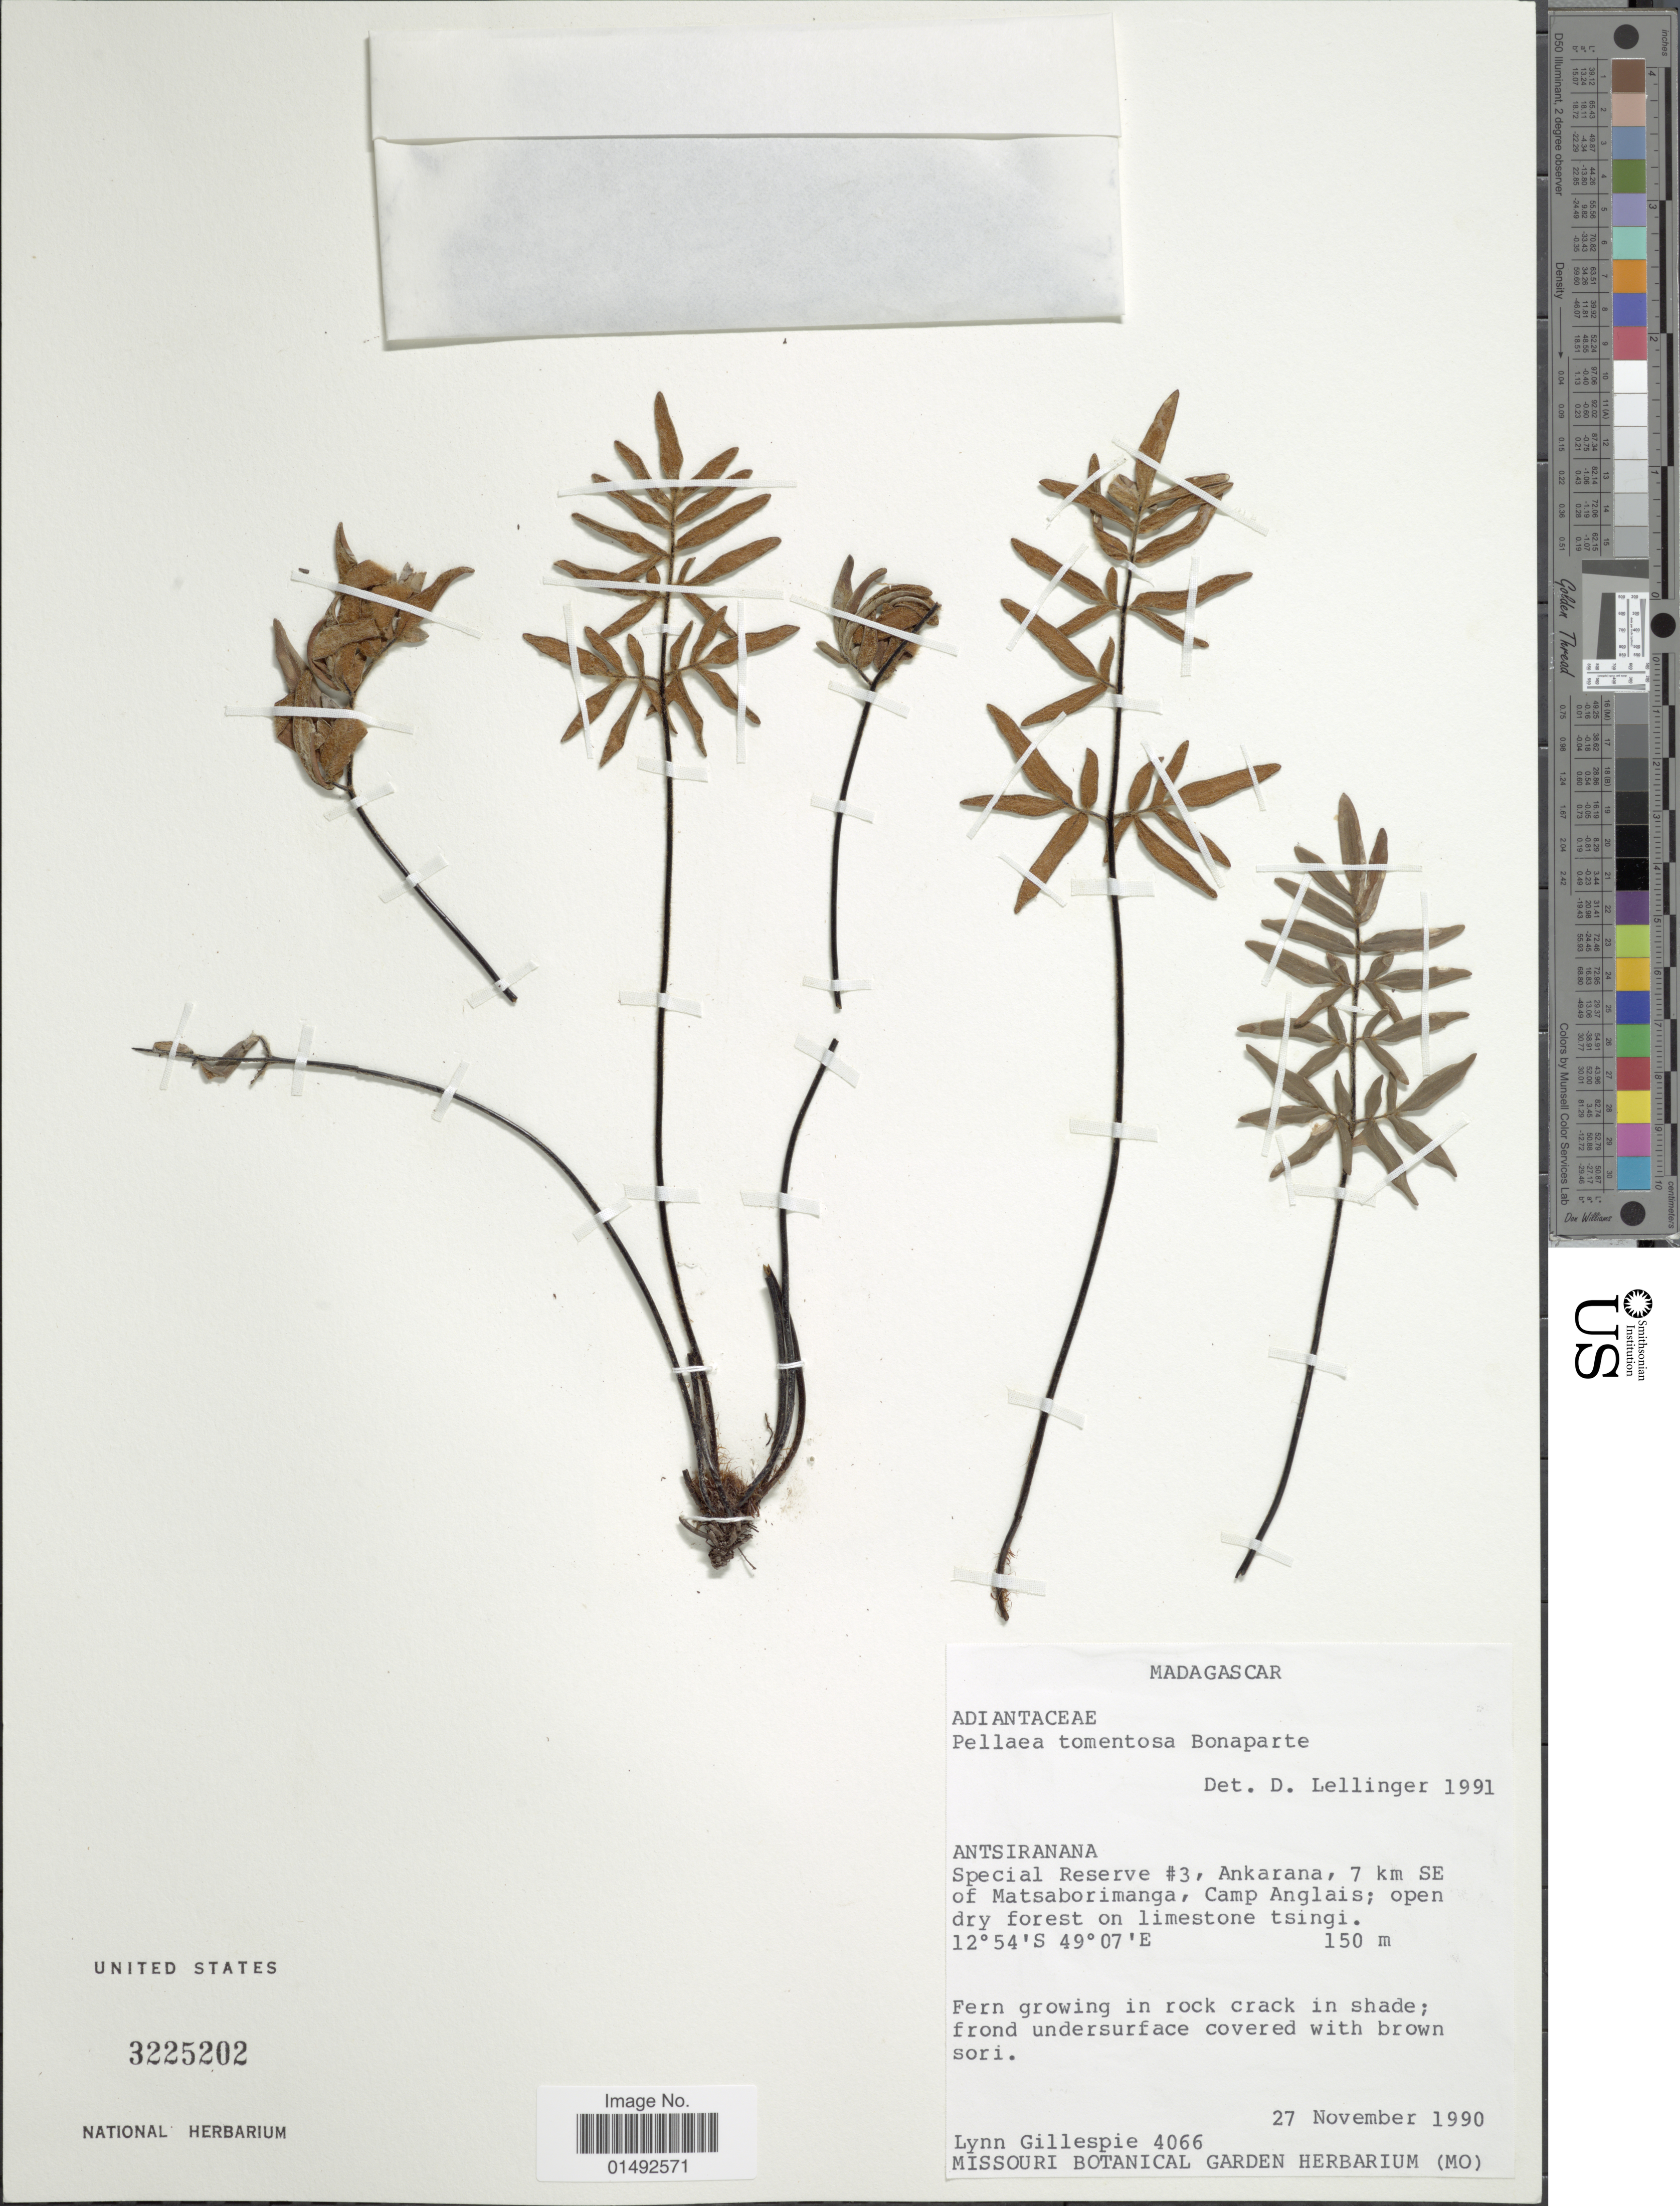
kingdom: Plantae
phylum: Tracheophyta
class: Polypodiopsida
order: Polypodiales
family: Pteridaceae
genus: Pellaea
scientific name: Pellaea tomentosa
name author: Bonap.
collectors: L. J. Gillespie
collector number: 4066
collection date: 1990-11-27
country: Madagascar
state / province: Diana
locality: Special Reserve #3, Ankarana, 7 km SE of Matsaborimanga, Camp Anglais; open dry forest on limestone tsingi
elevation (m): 150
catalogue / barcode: US 3225202